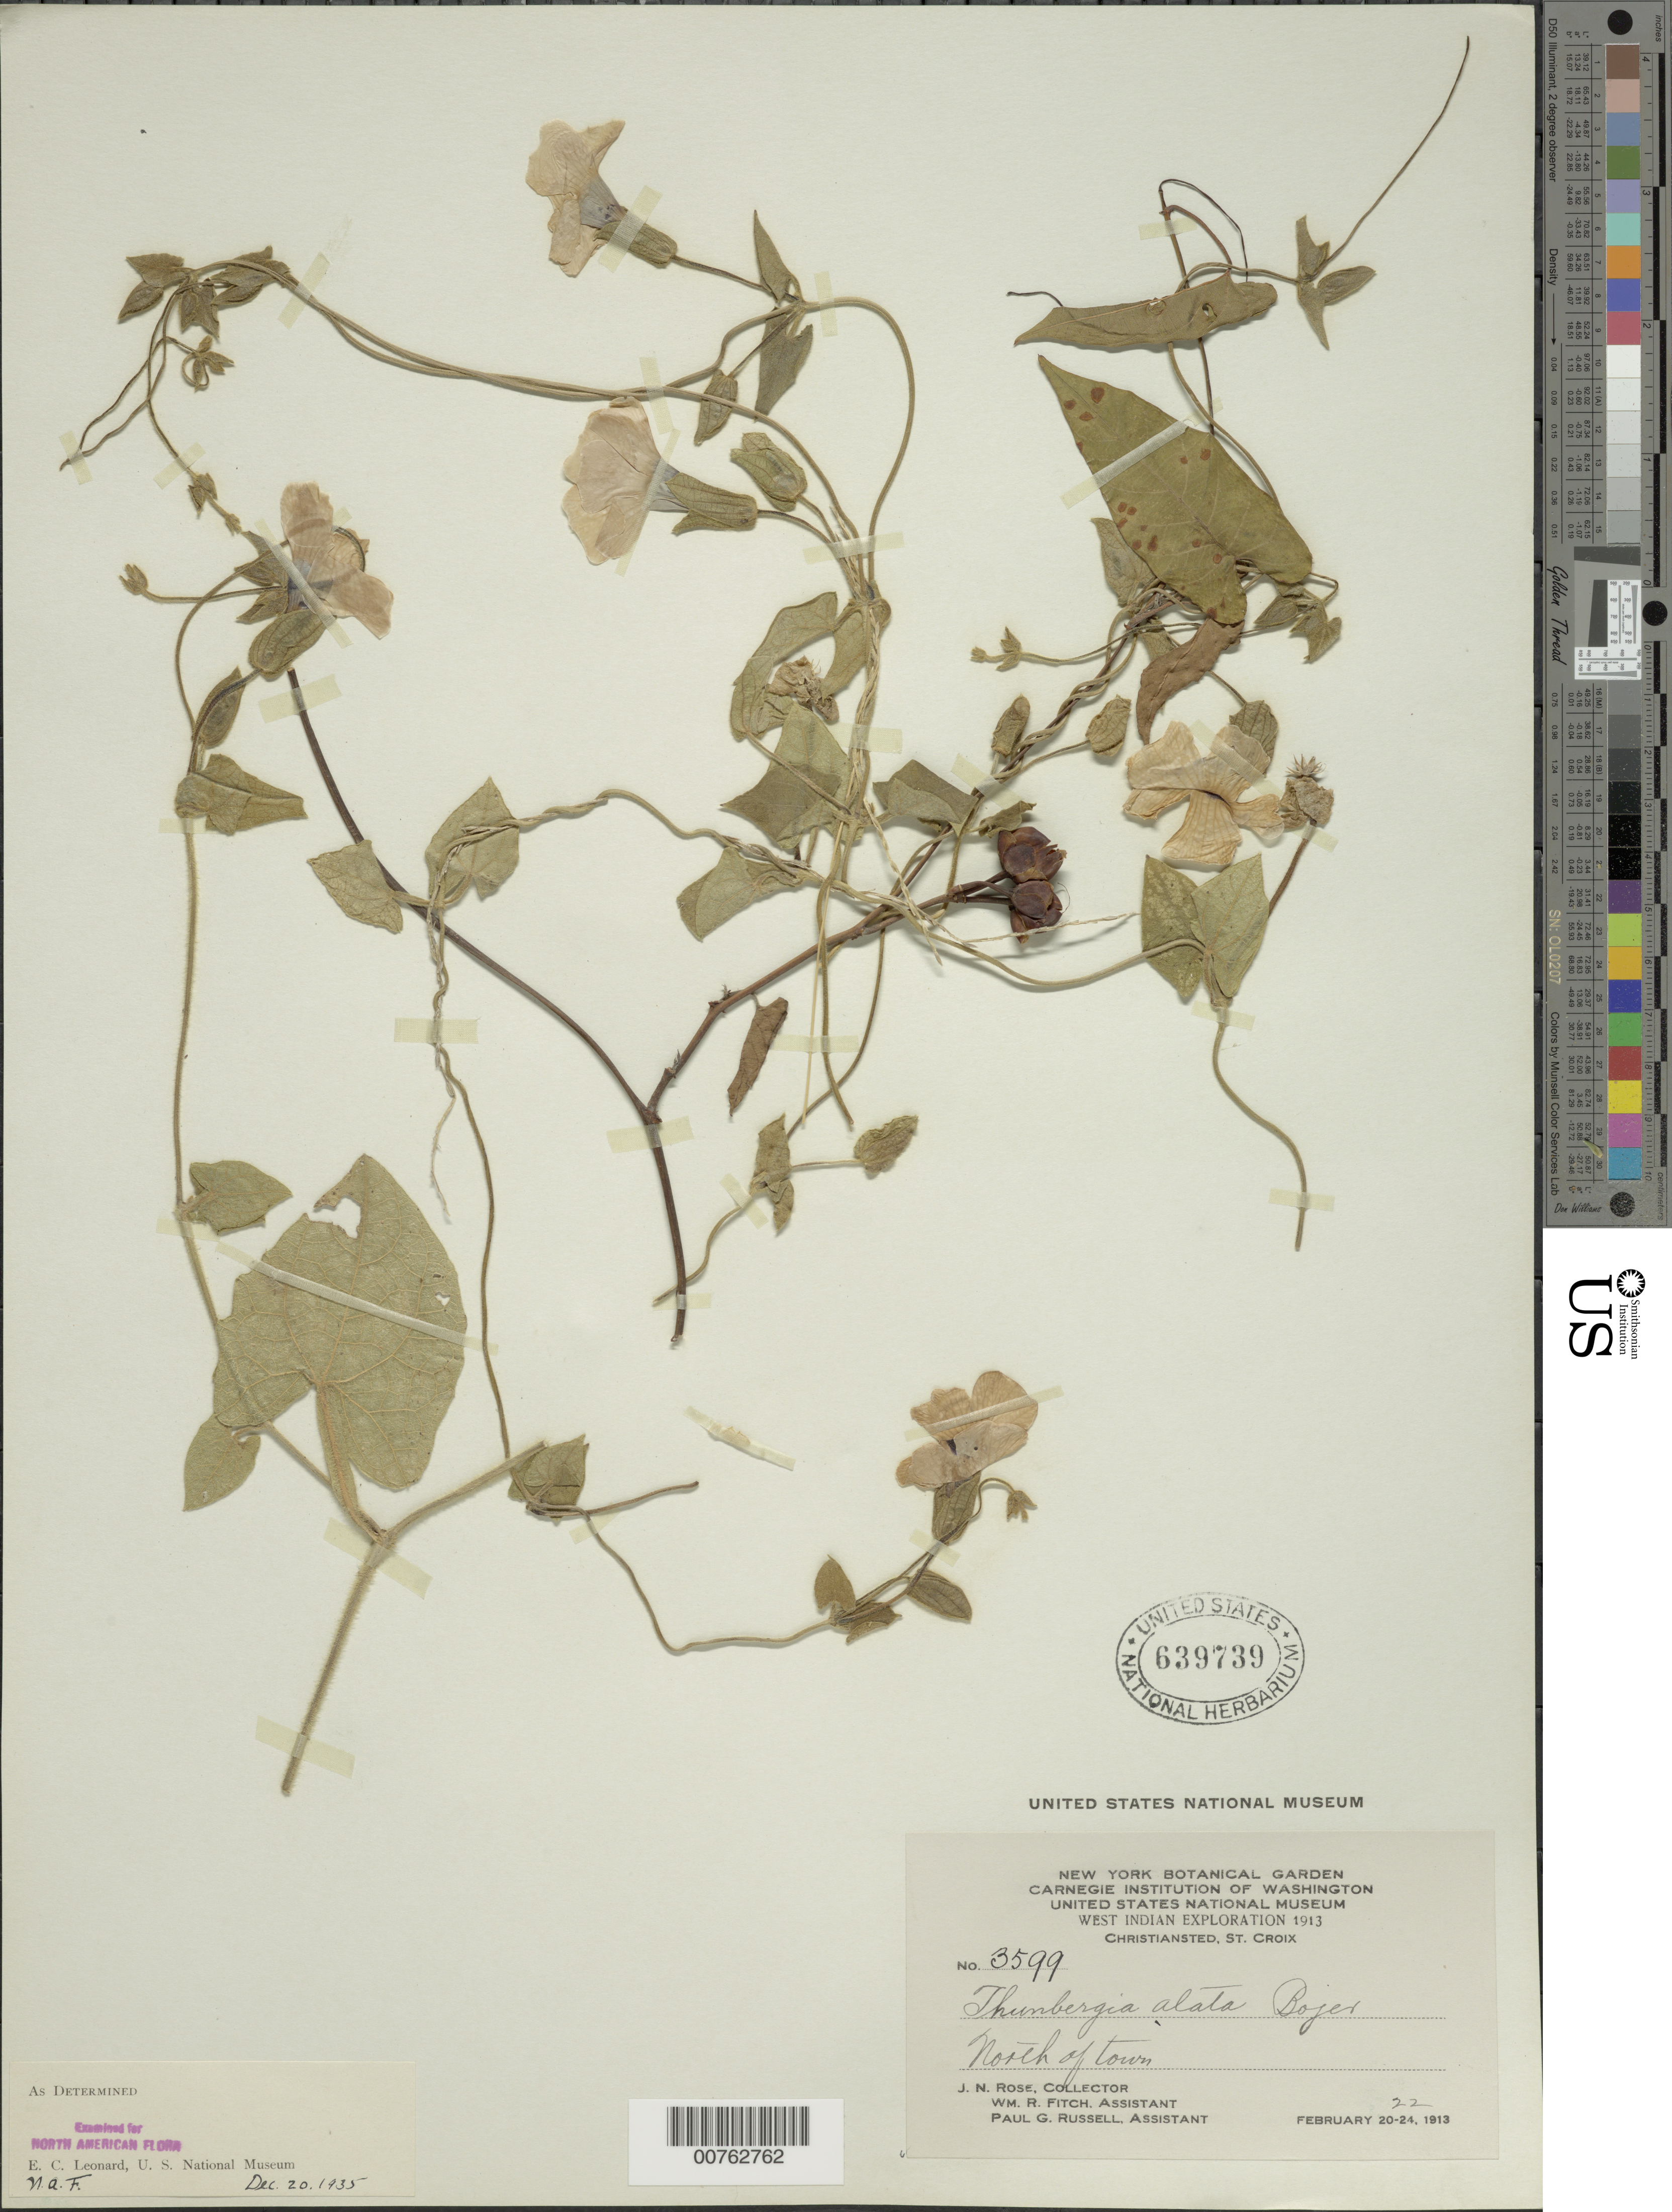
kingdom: Plantae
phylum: Tracheophyta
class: Magnoliopsida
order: Lamiales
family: Acanthaceae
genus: Thunbergia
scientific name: Thunbergia alata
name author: Bojer ex Sims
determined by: Leonard, Emery C., (US)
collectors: J. N. Rose, W. R. Fitch & P. G. Russell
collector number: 3599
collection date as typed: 22 Feb 1913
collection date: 1913-02-22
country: U.S. Virgin Islands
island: St. Croix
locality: Christiansted; north of town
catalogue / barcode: US 639739